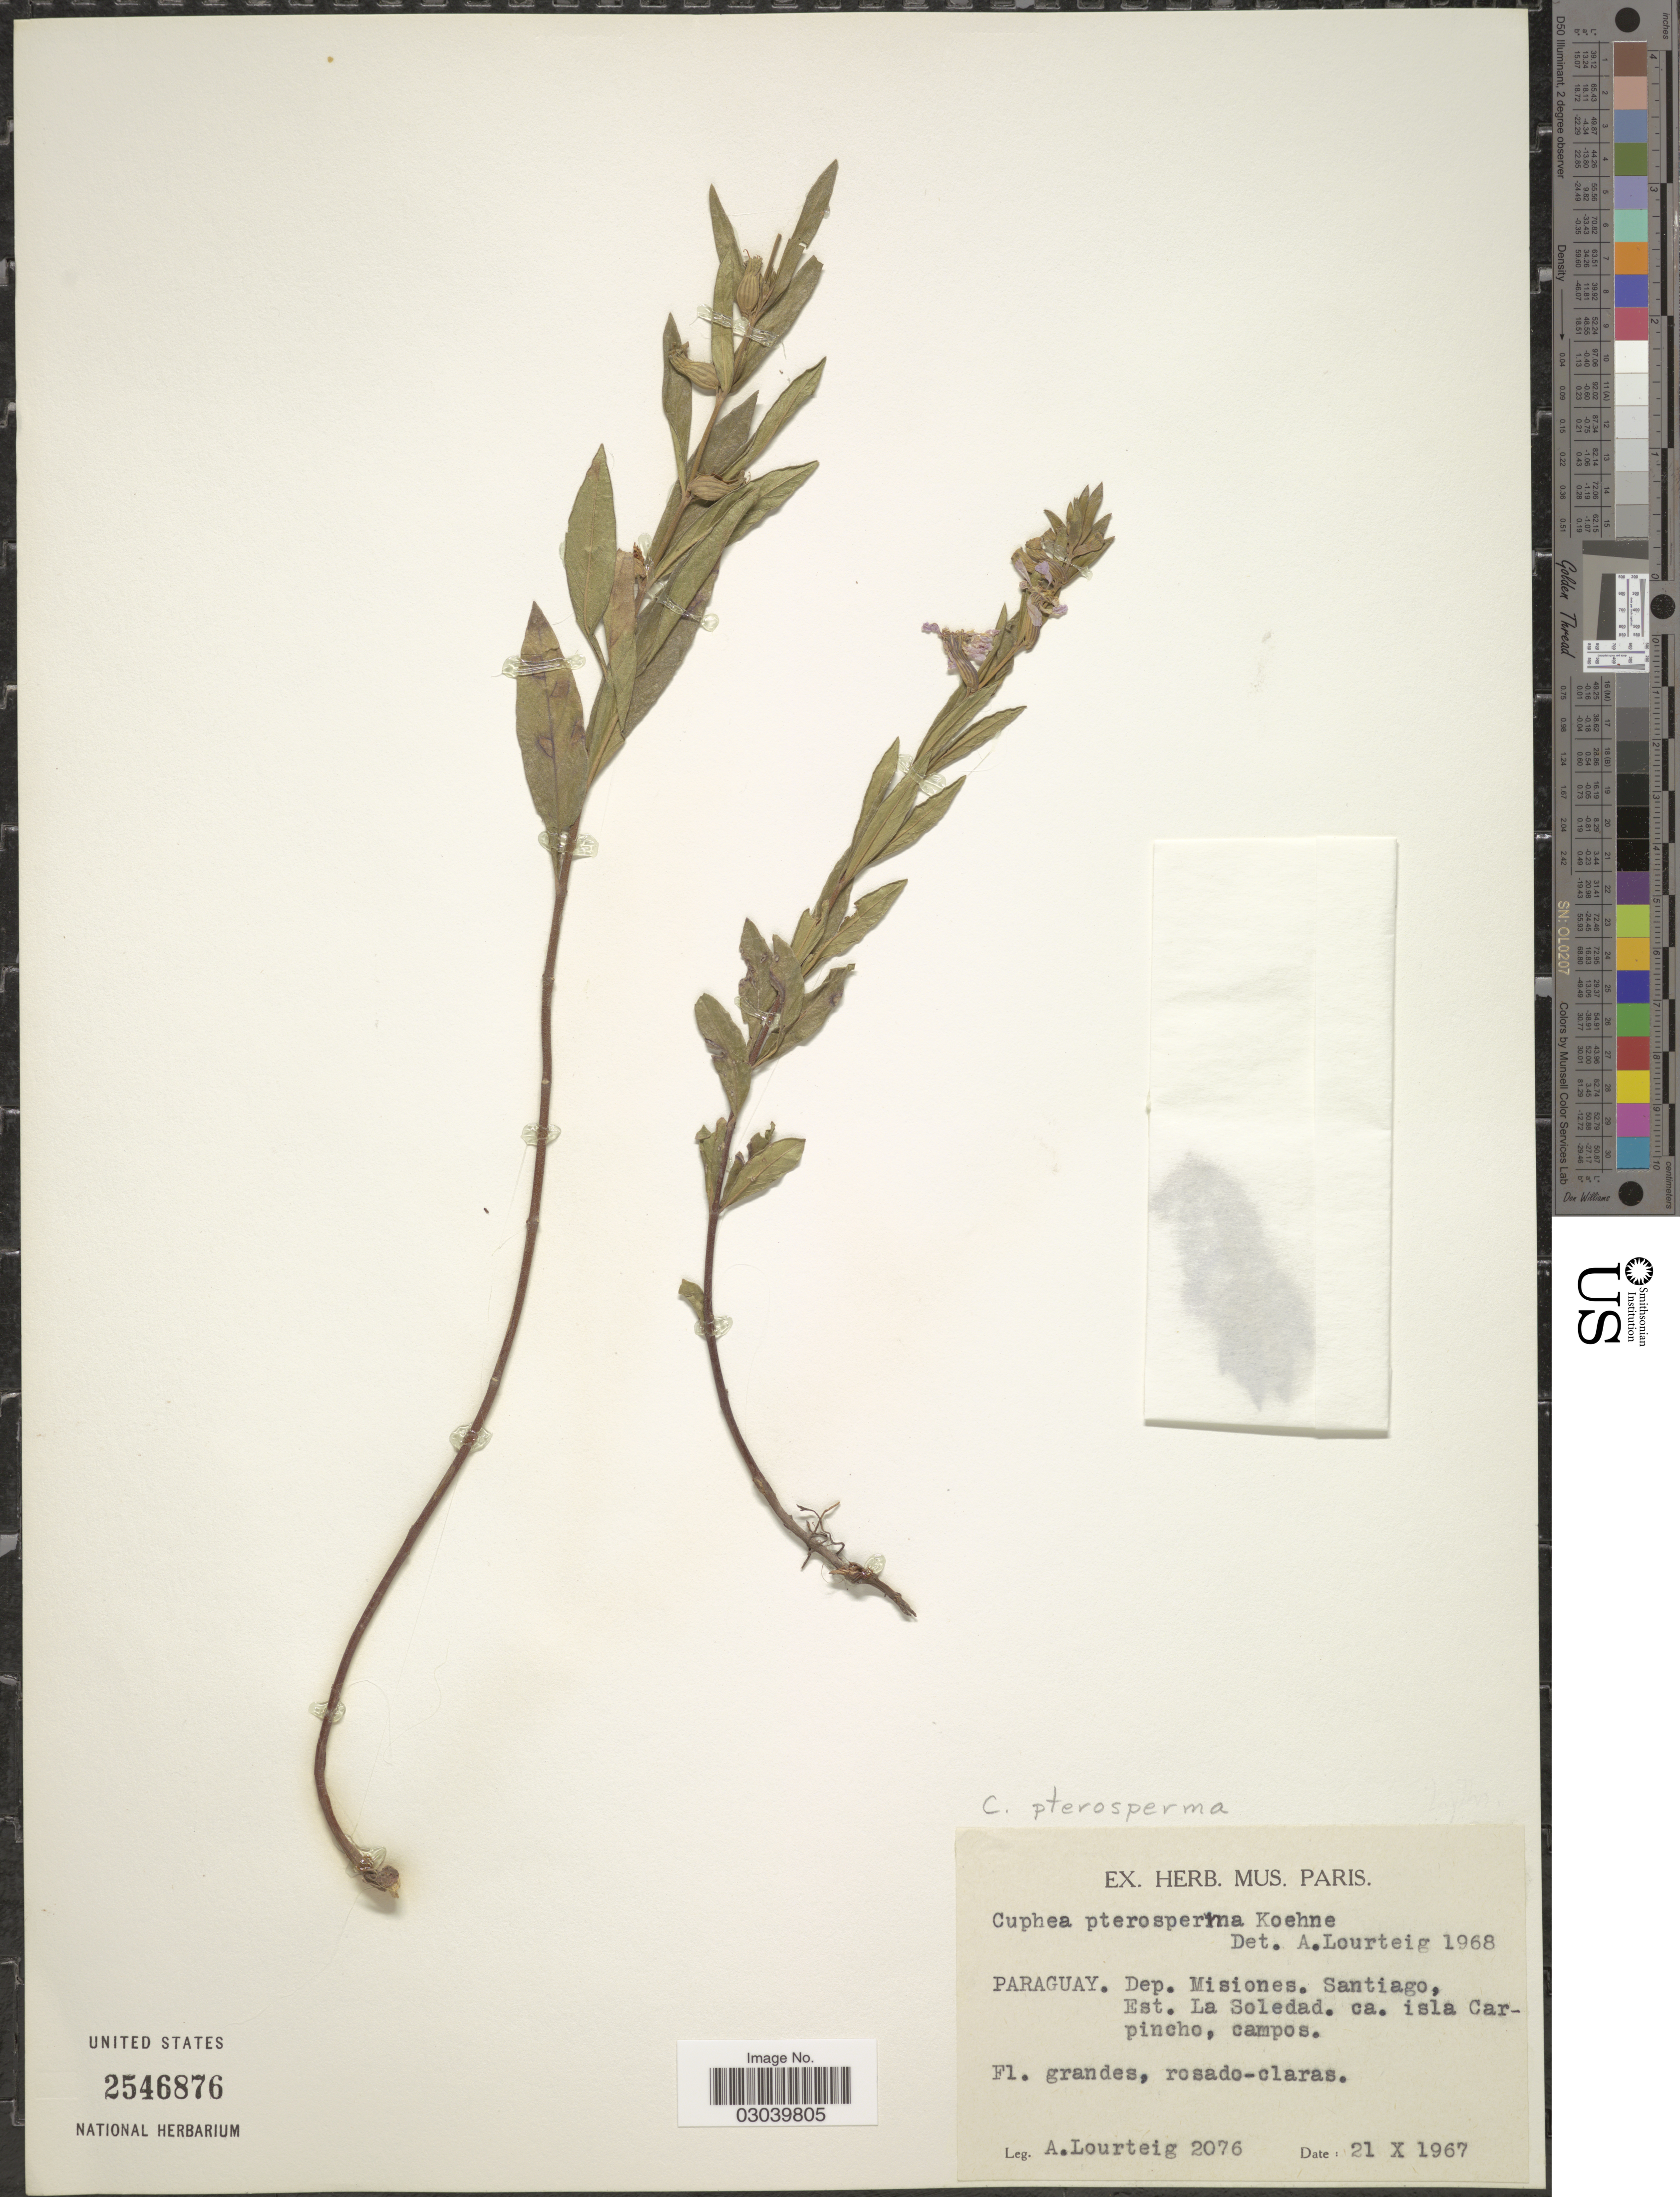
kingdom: Plantae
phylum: Tracheophyta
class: Magnoliopsida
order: Myrtales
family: Lythraceae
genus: Cuphea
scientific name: Cuphea pterosperma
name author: Koehne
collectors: A. Lourteig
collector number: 2076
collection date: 1967-10-21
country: Argentina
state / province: Misiones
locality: Dep. Misiones. Santiago, Est. La Soledad, ca. isla Carpincho, campos.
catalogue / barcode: US 2546876